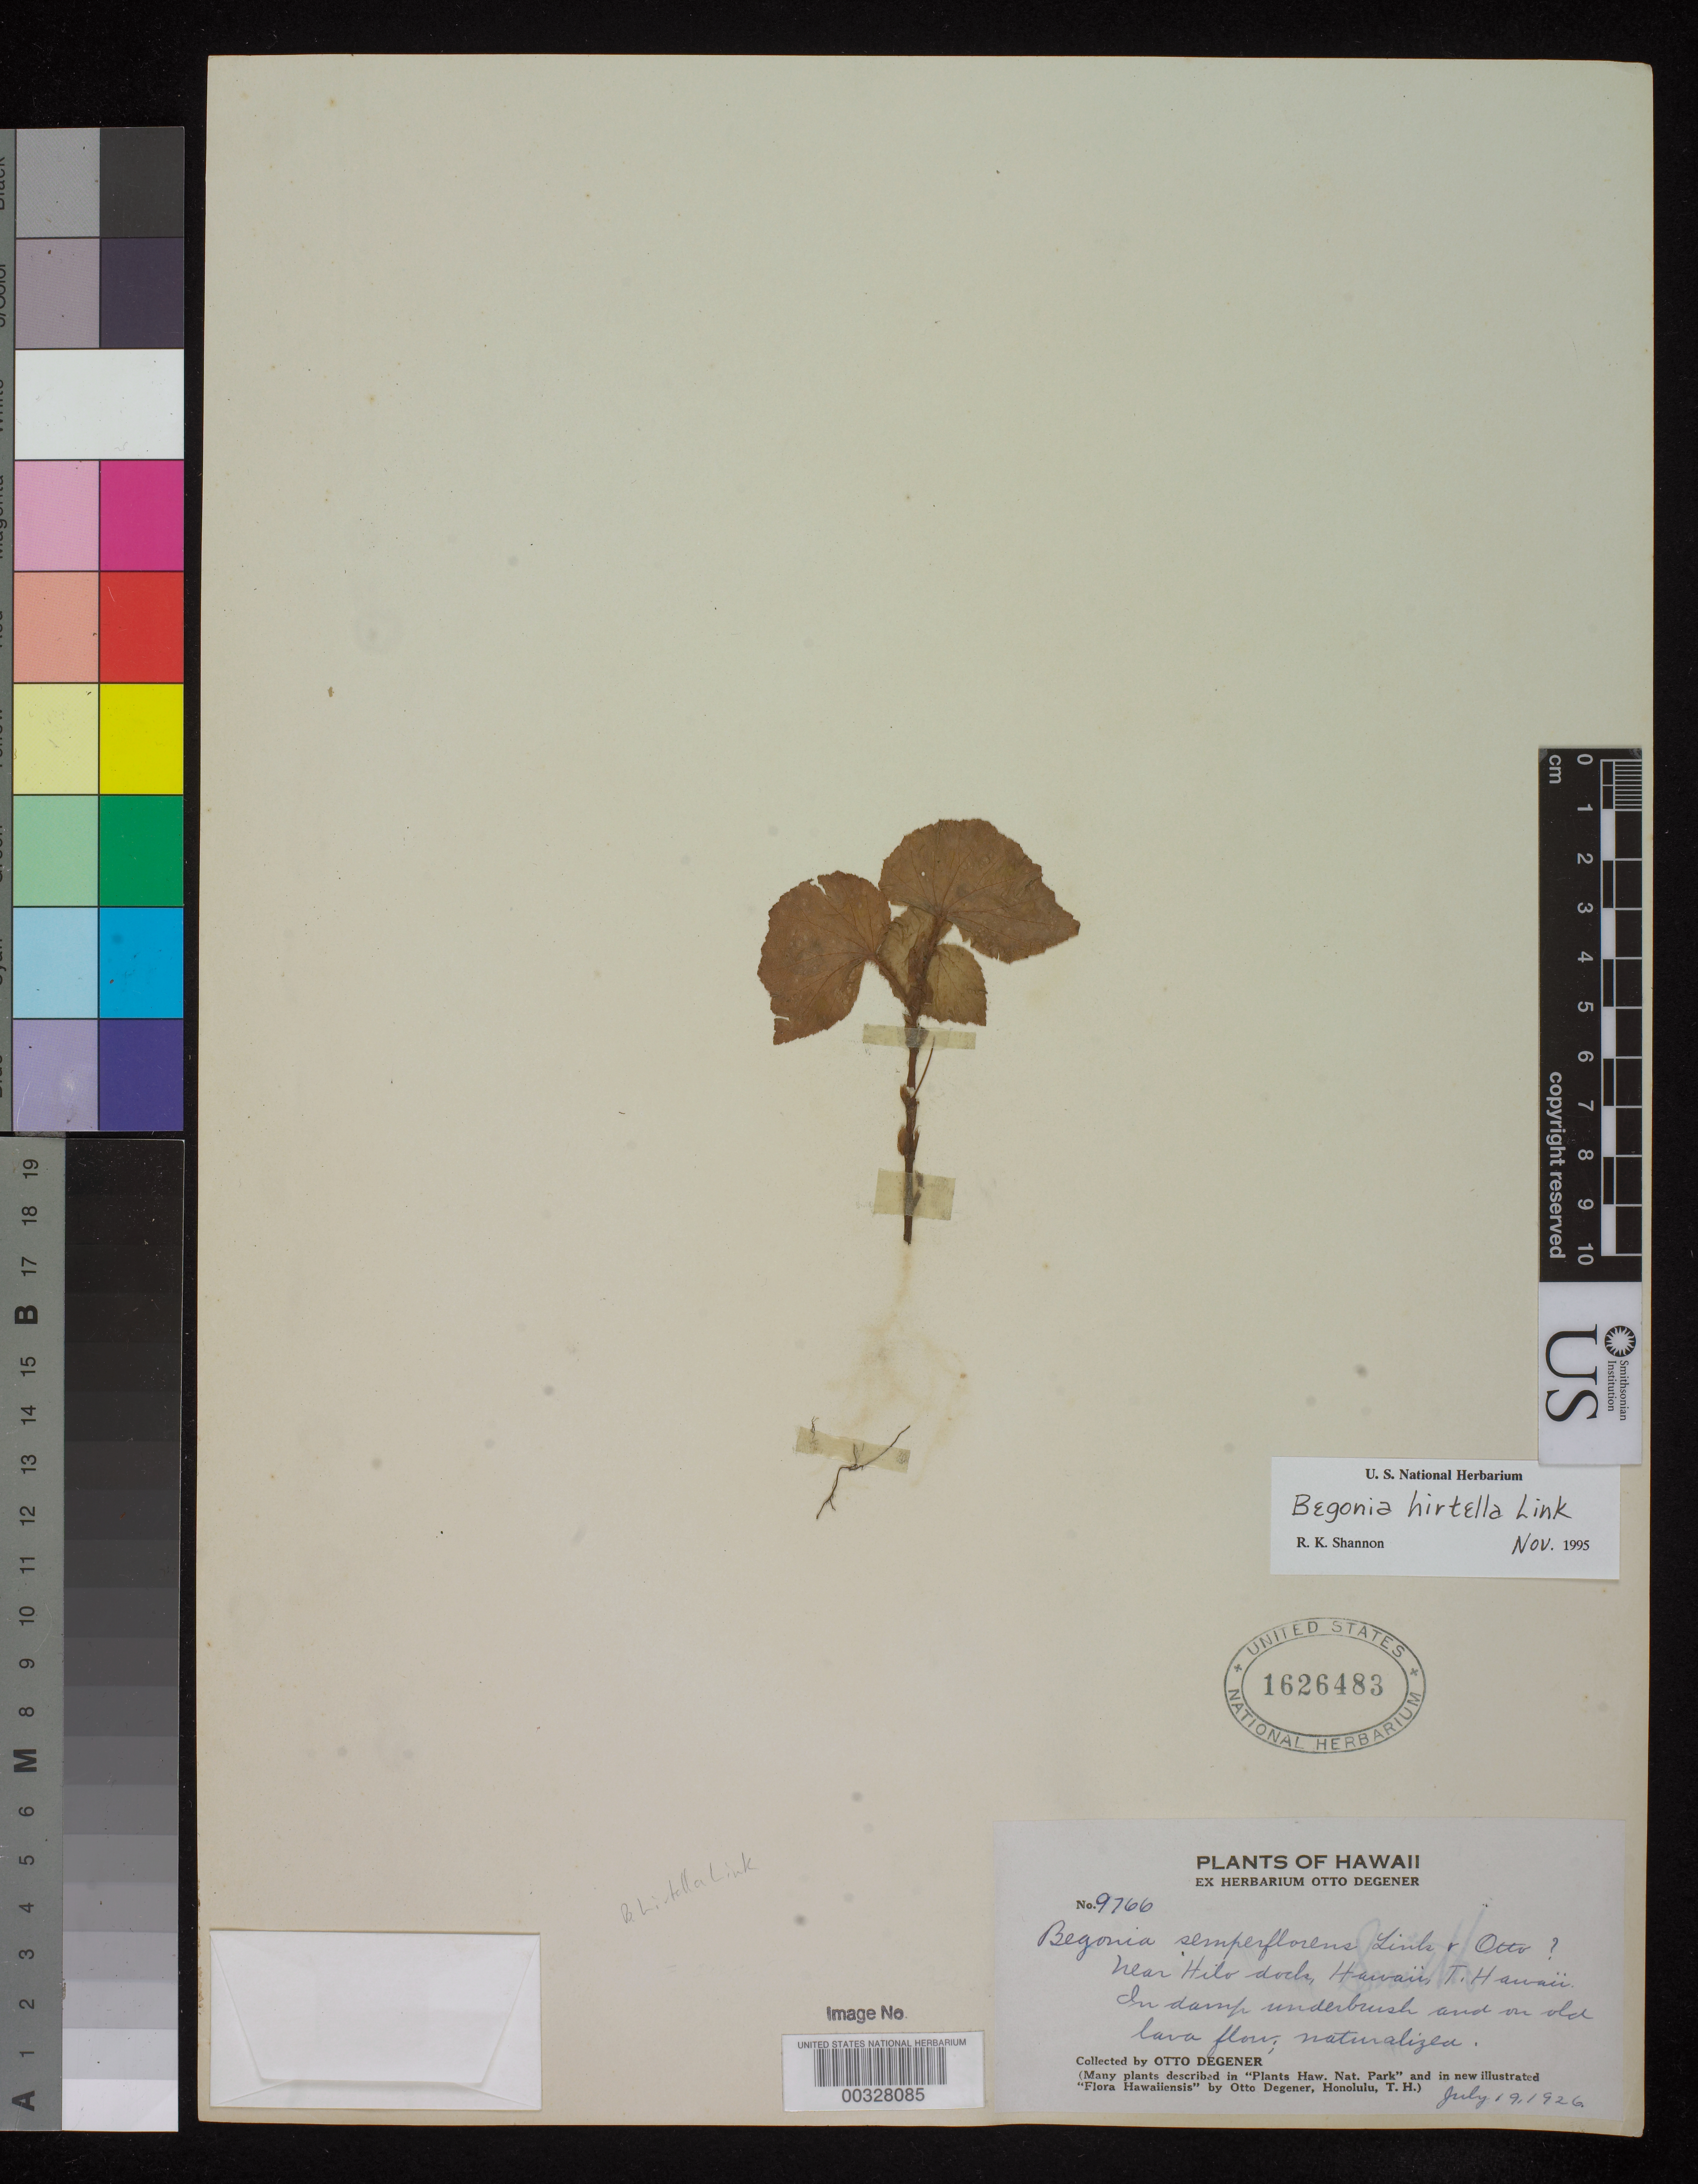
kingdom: Plantae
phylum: Tracheophyta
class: Magnoliopsida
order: Cucurbitales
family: Begoniaceae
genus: Begonia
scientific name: Begonia cucullata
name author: Willd.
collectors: O. Degener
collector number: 9766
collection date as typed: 19 Jul 1926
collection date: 1926-07-19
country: United States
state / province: Hawaii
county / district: Hawaii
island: Hawaii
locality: Near hilo dock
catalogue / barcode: US 1626483